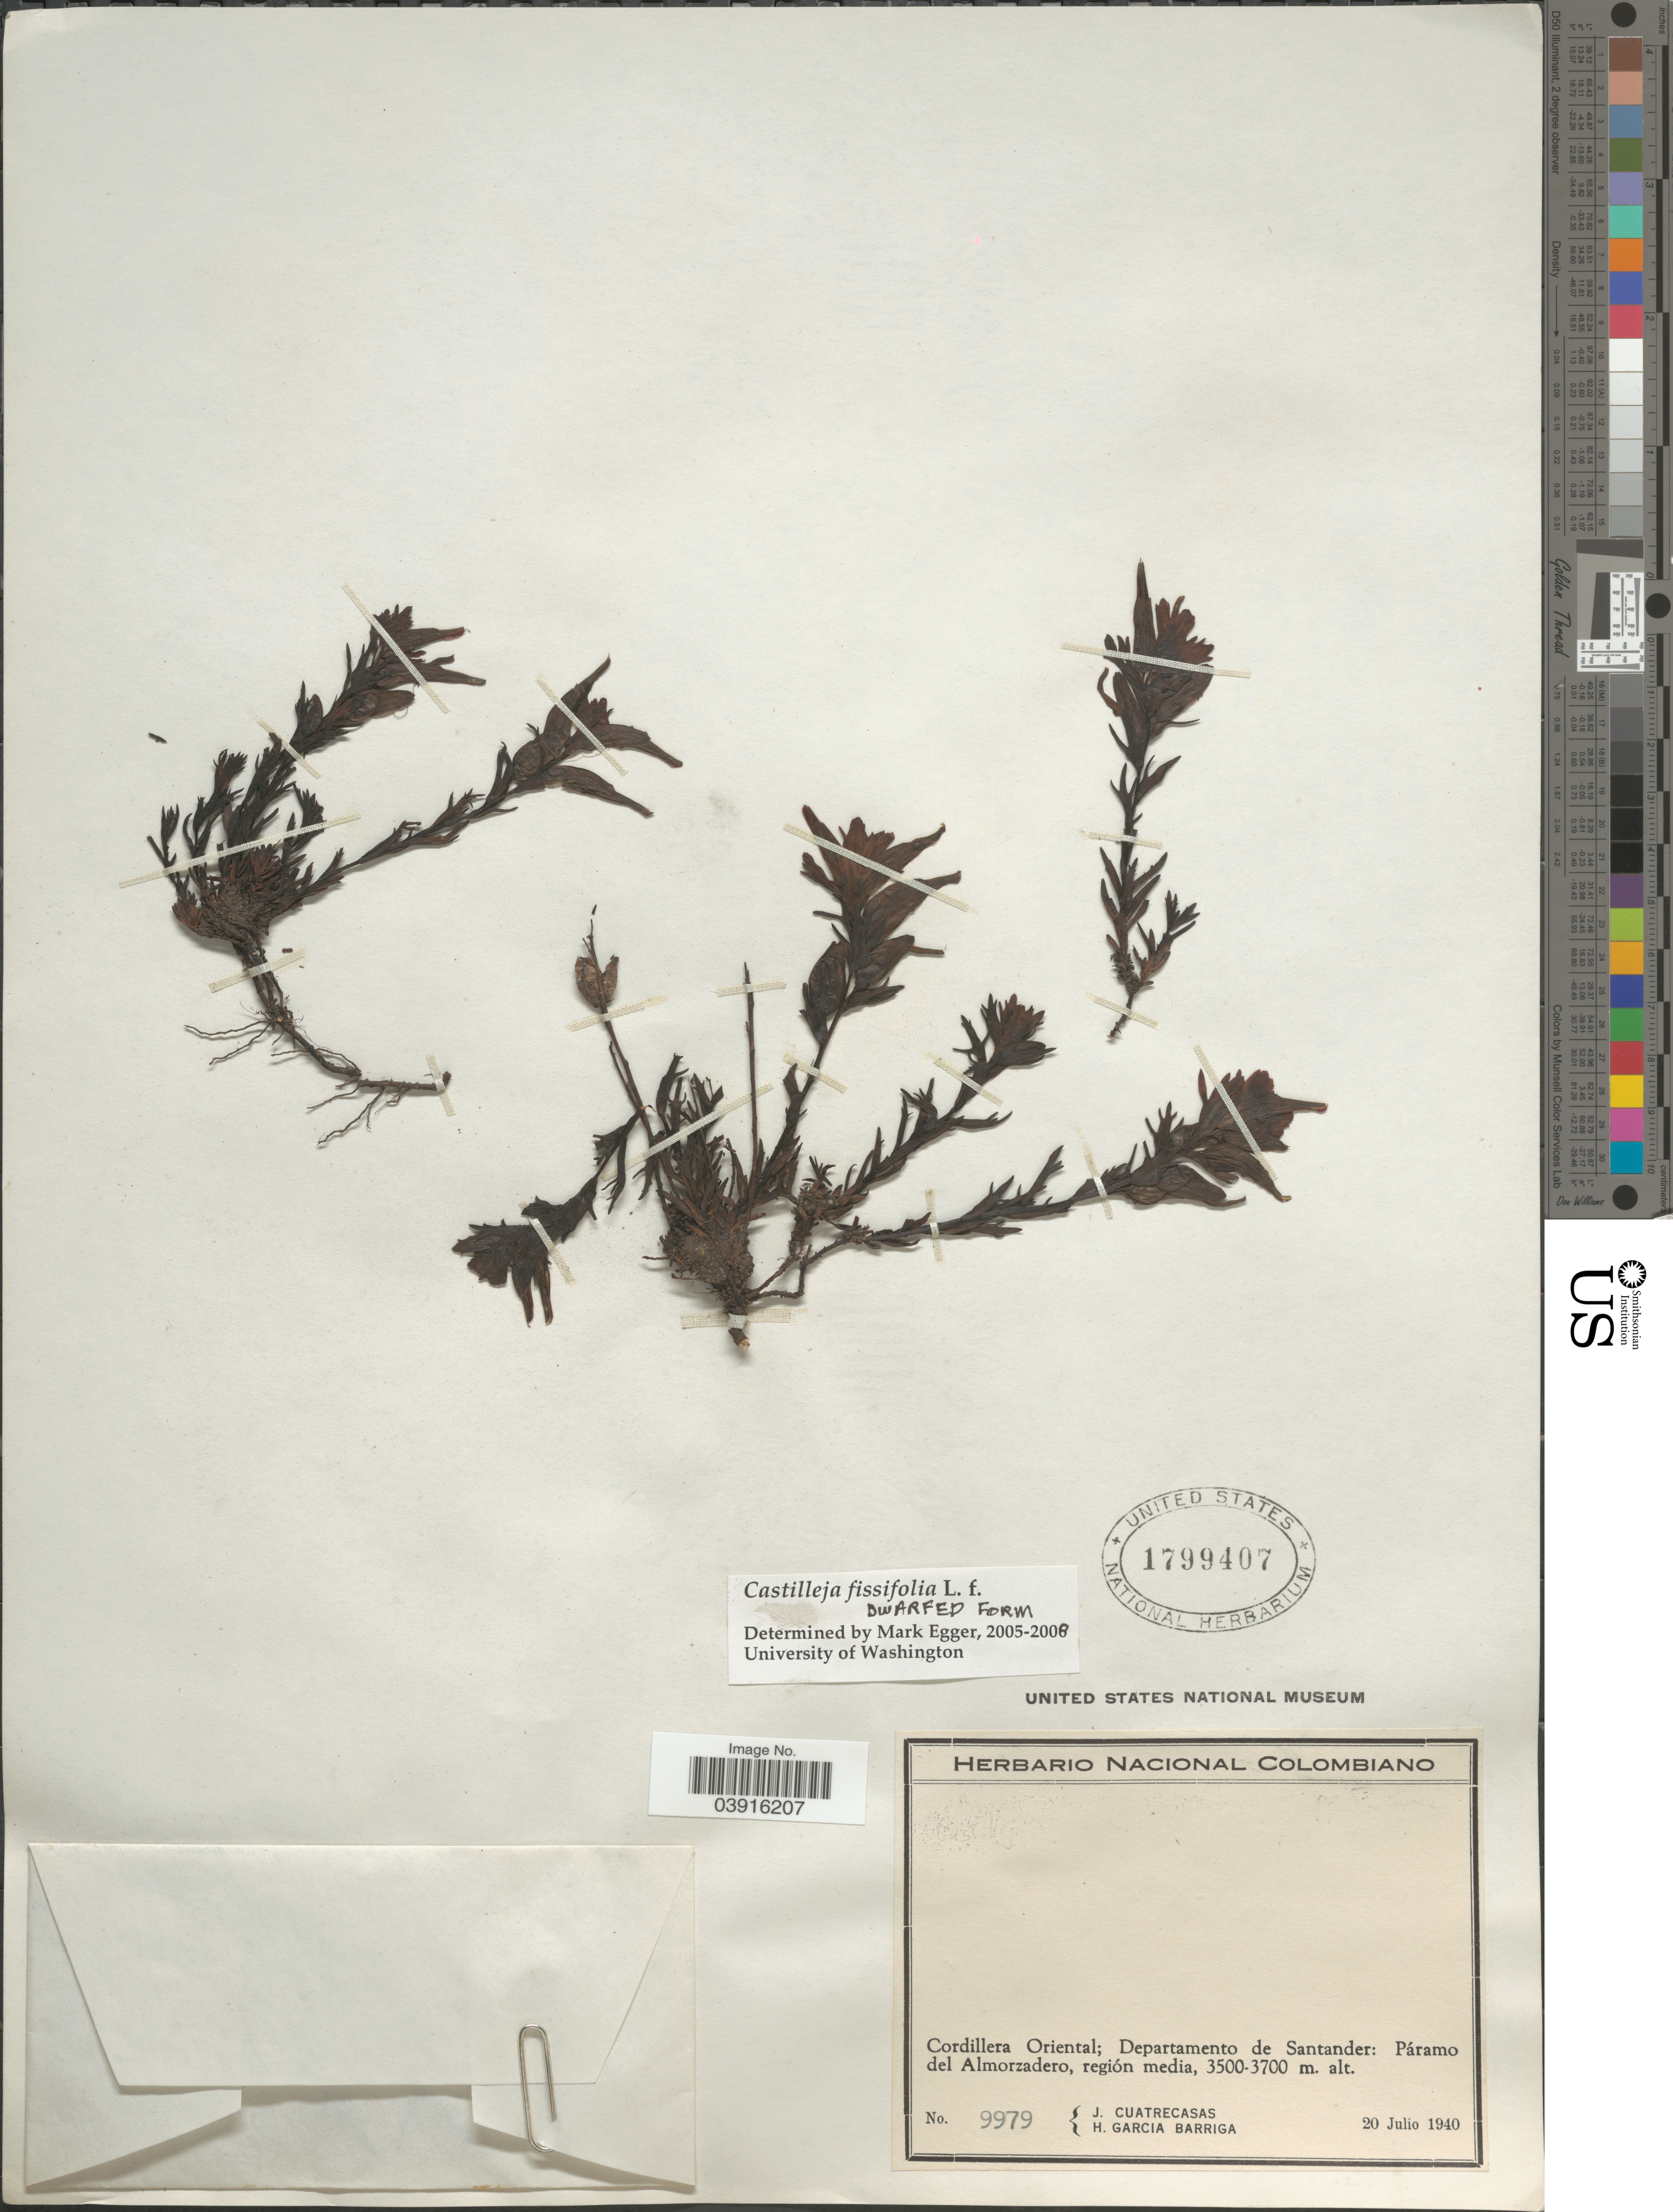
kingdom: Plantae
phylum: Tracheophyta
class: Magnoliopsida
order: Lamiales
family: Orobanchaceae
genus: Castilleja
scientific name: Castilleja fissifolia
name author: L. f.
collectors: J. Cuatrecasas & H. García Barriga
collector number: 9979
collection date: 1940-07-20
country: Colombia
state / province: Santander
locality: Cordillera Oriental; Departamento de Santander: Páramo del Almorzadero, región media.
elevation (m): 3500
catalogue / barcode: US 1799407